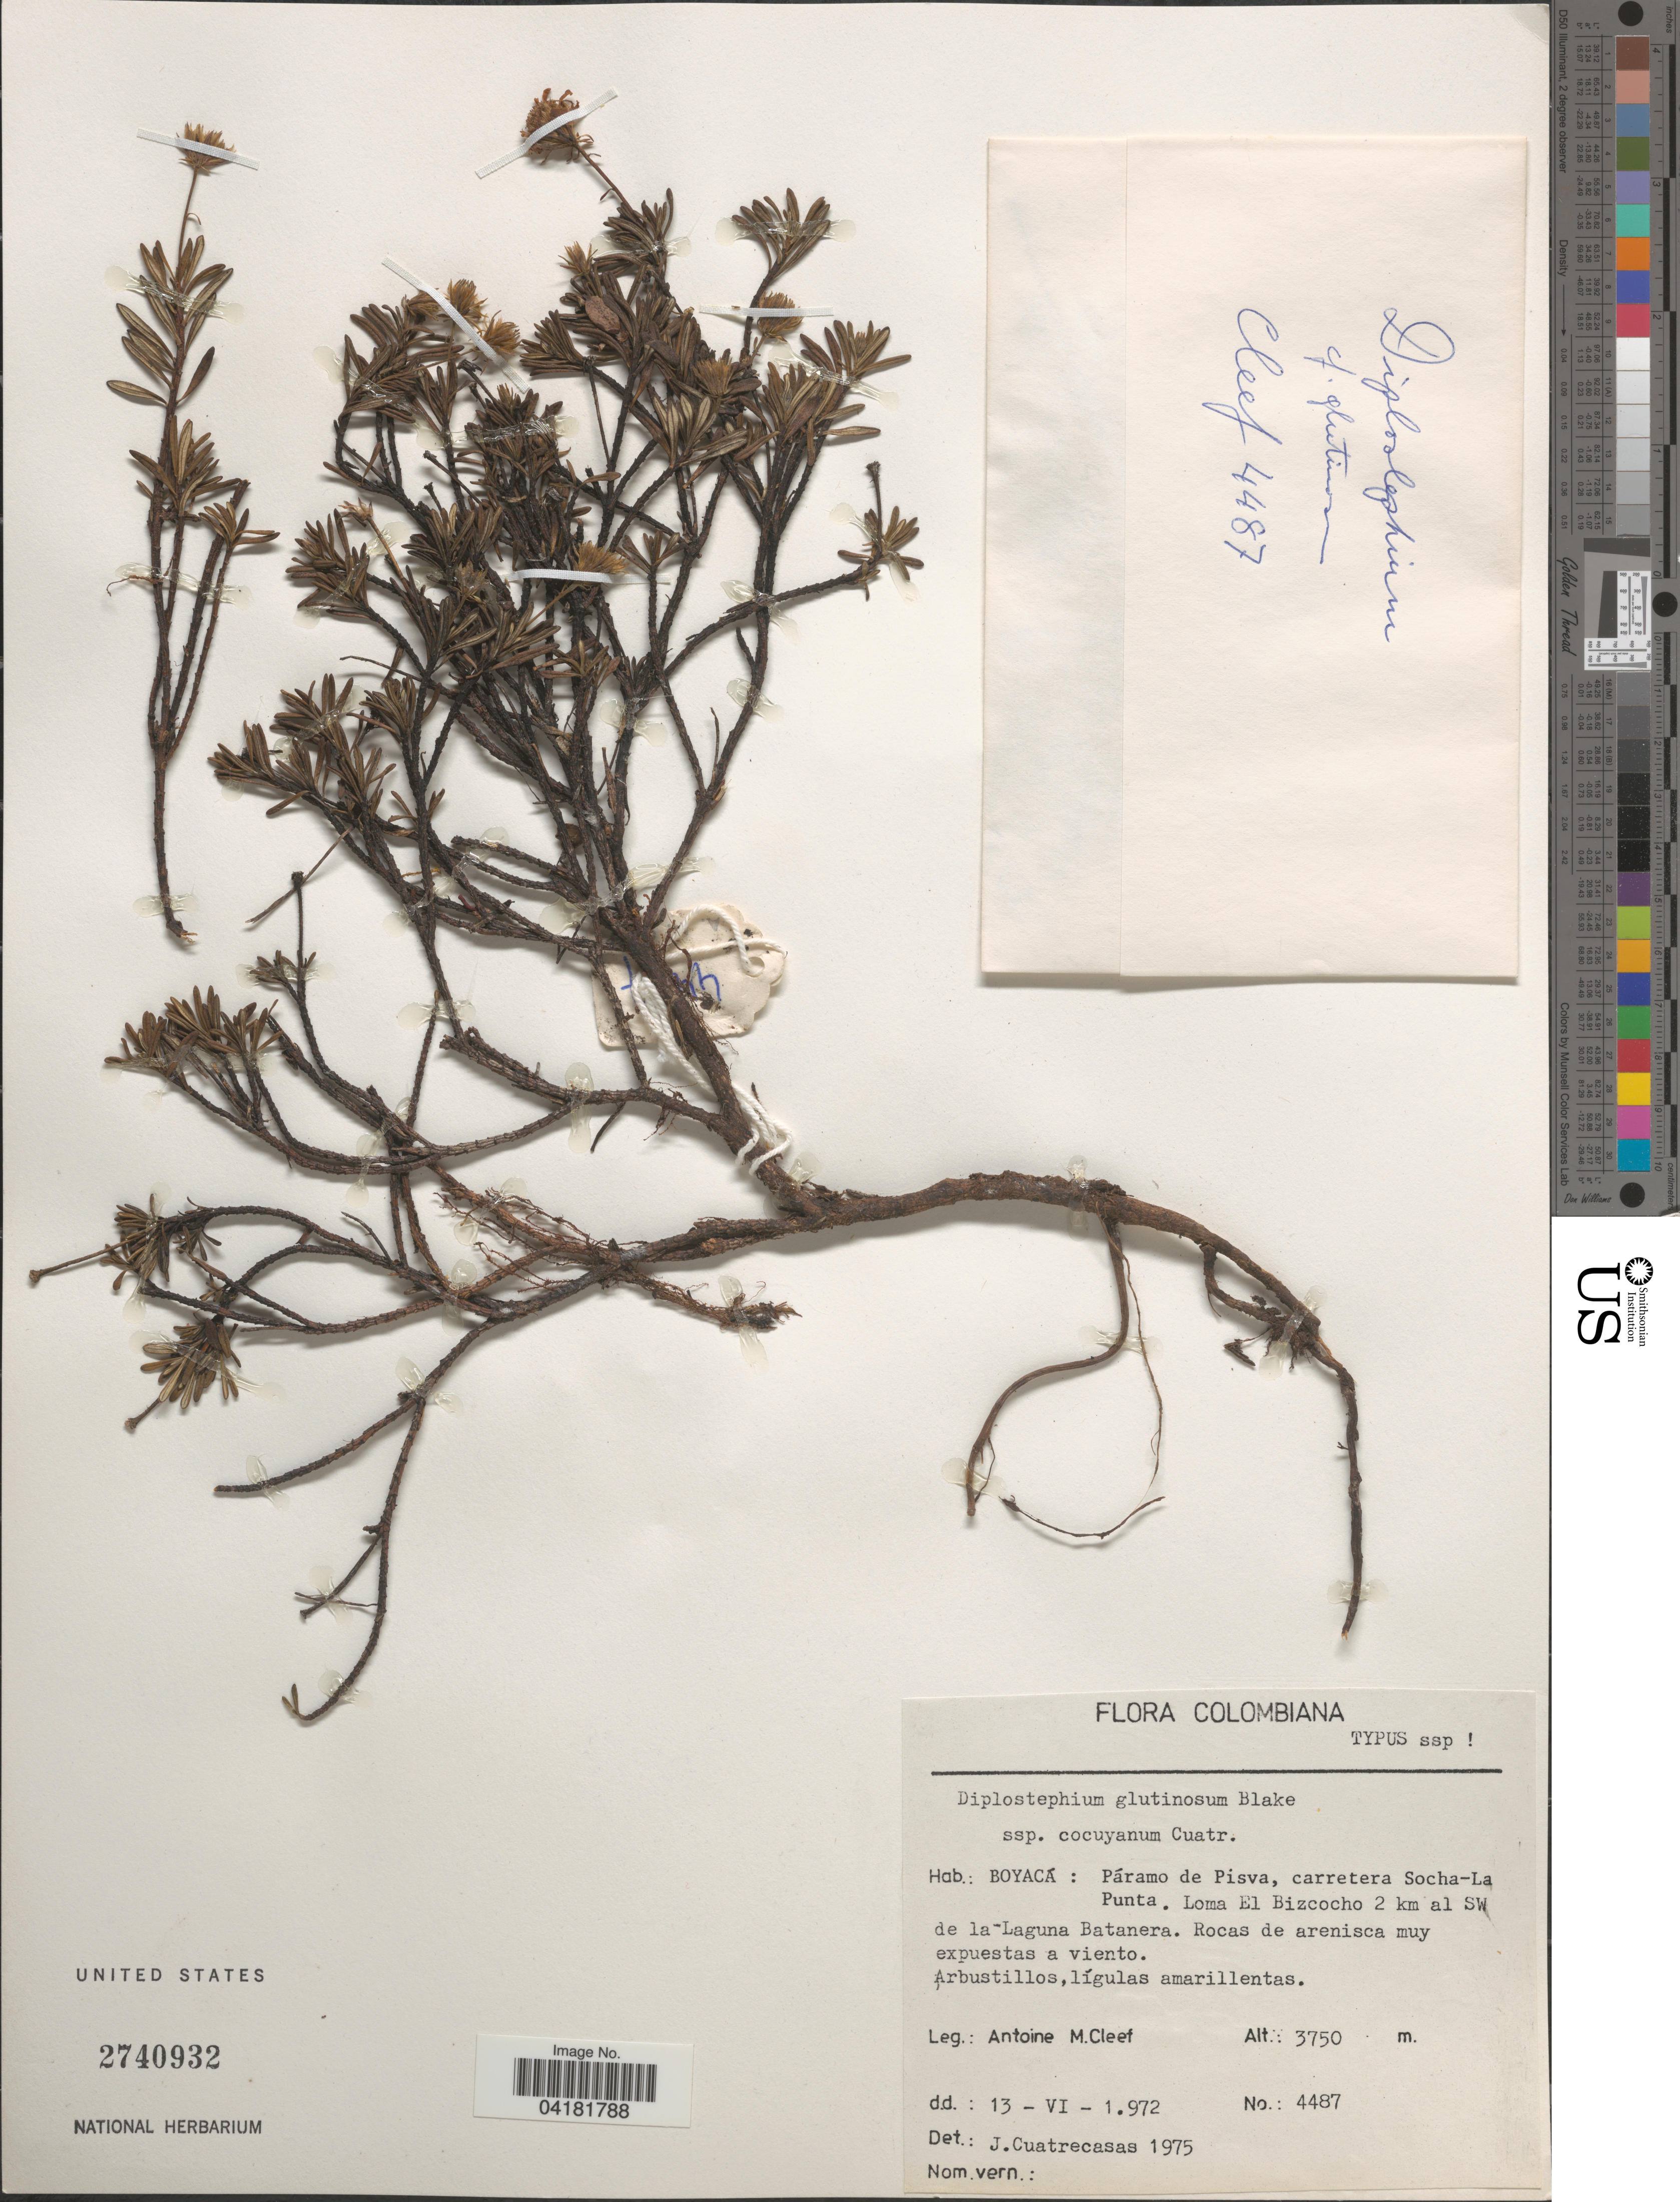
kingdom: Plantae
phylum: Tracheophyta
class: Magnoliopsida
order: Asterales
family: Asteraceae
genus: Linochilus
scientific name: Linochilus glutinosus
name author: (S.F. Blake) Saldivia & O.M. Vargas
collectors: A. M. Cleef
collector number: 4487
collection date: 1972-06-13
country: Colombia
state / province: Boyacá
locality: Colombiana. Páramo de Pisva, carretera Socha-La Punta. Loma El Bizcocho 2 km al SW de la Laguna Batanera.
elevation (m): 3750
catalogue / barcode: US 2740932